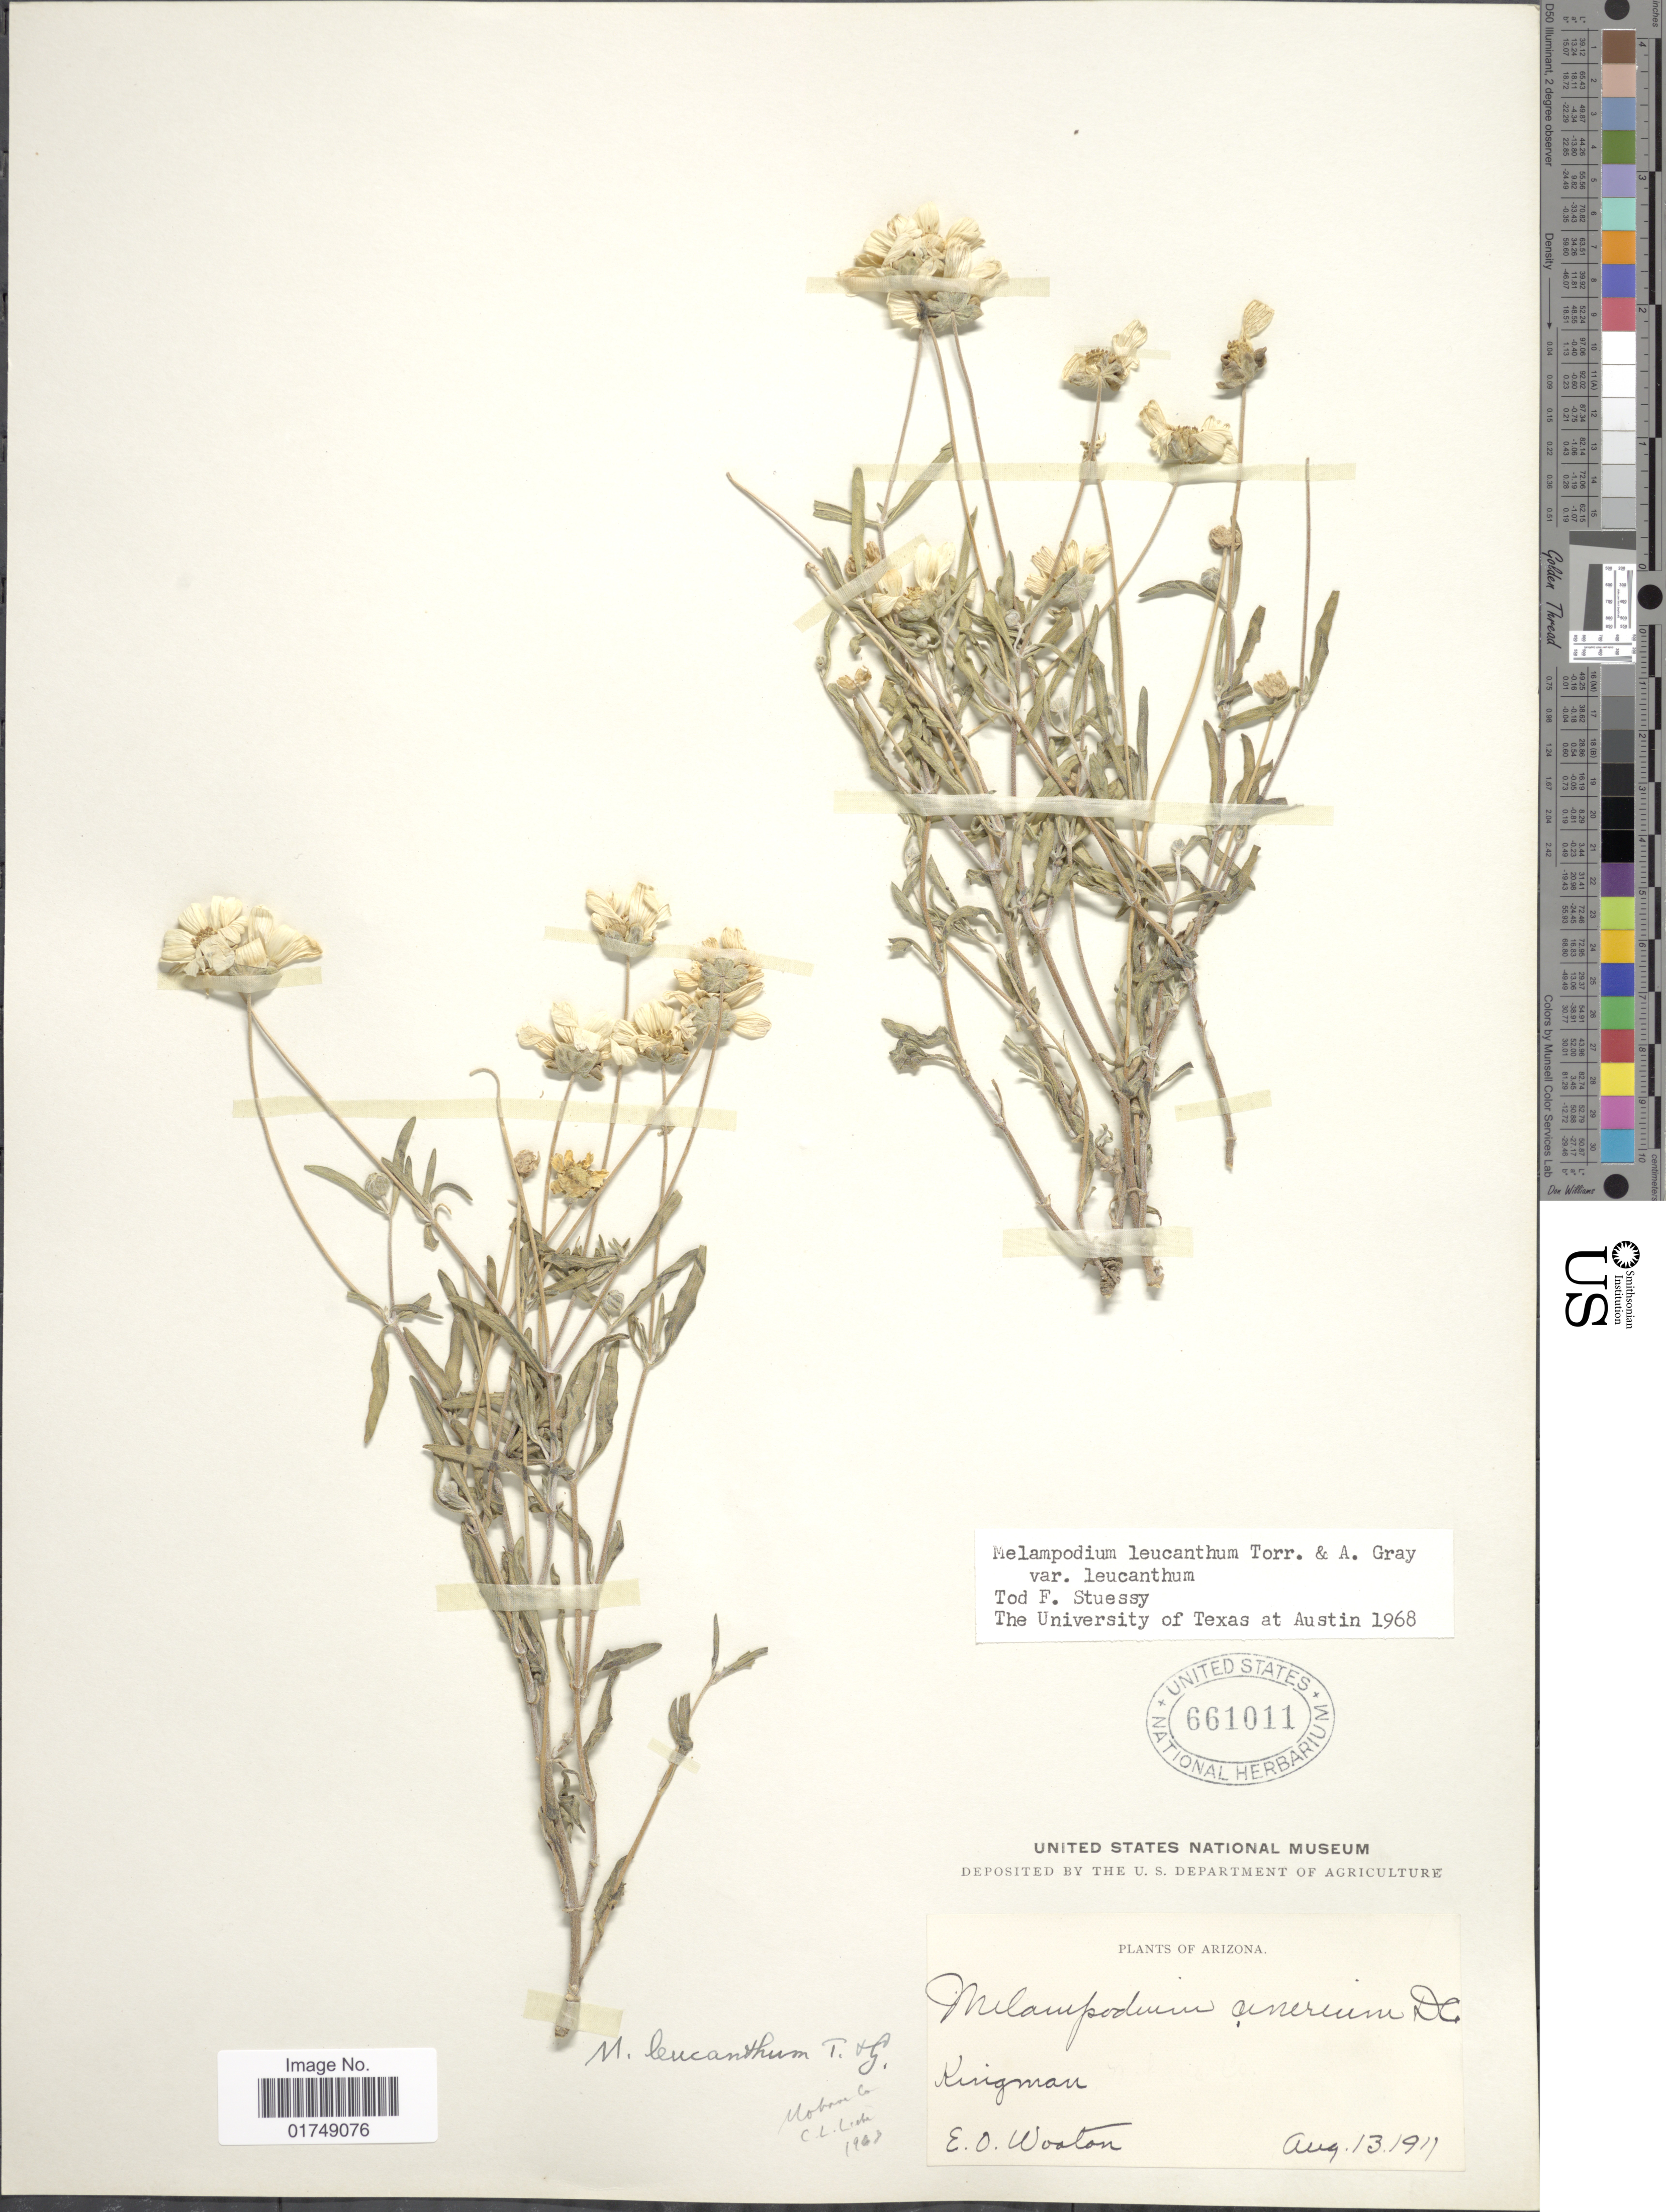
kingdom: Plantae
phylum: Tracheophyta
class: Magnoliopsida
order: Asterales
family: Asteraceae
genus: Melampodium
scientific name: Melampodium leucanthum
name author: Torr. & A. Gray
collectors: E. O. Wooton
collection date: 1911-08-13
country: United States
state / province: Arizona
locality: Kingman, Mohave Co.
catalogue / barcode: US 661011